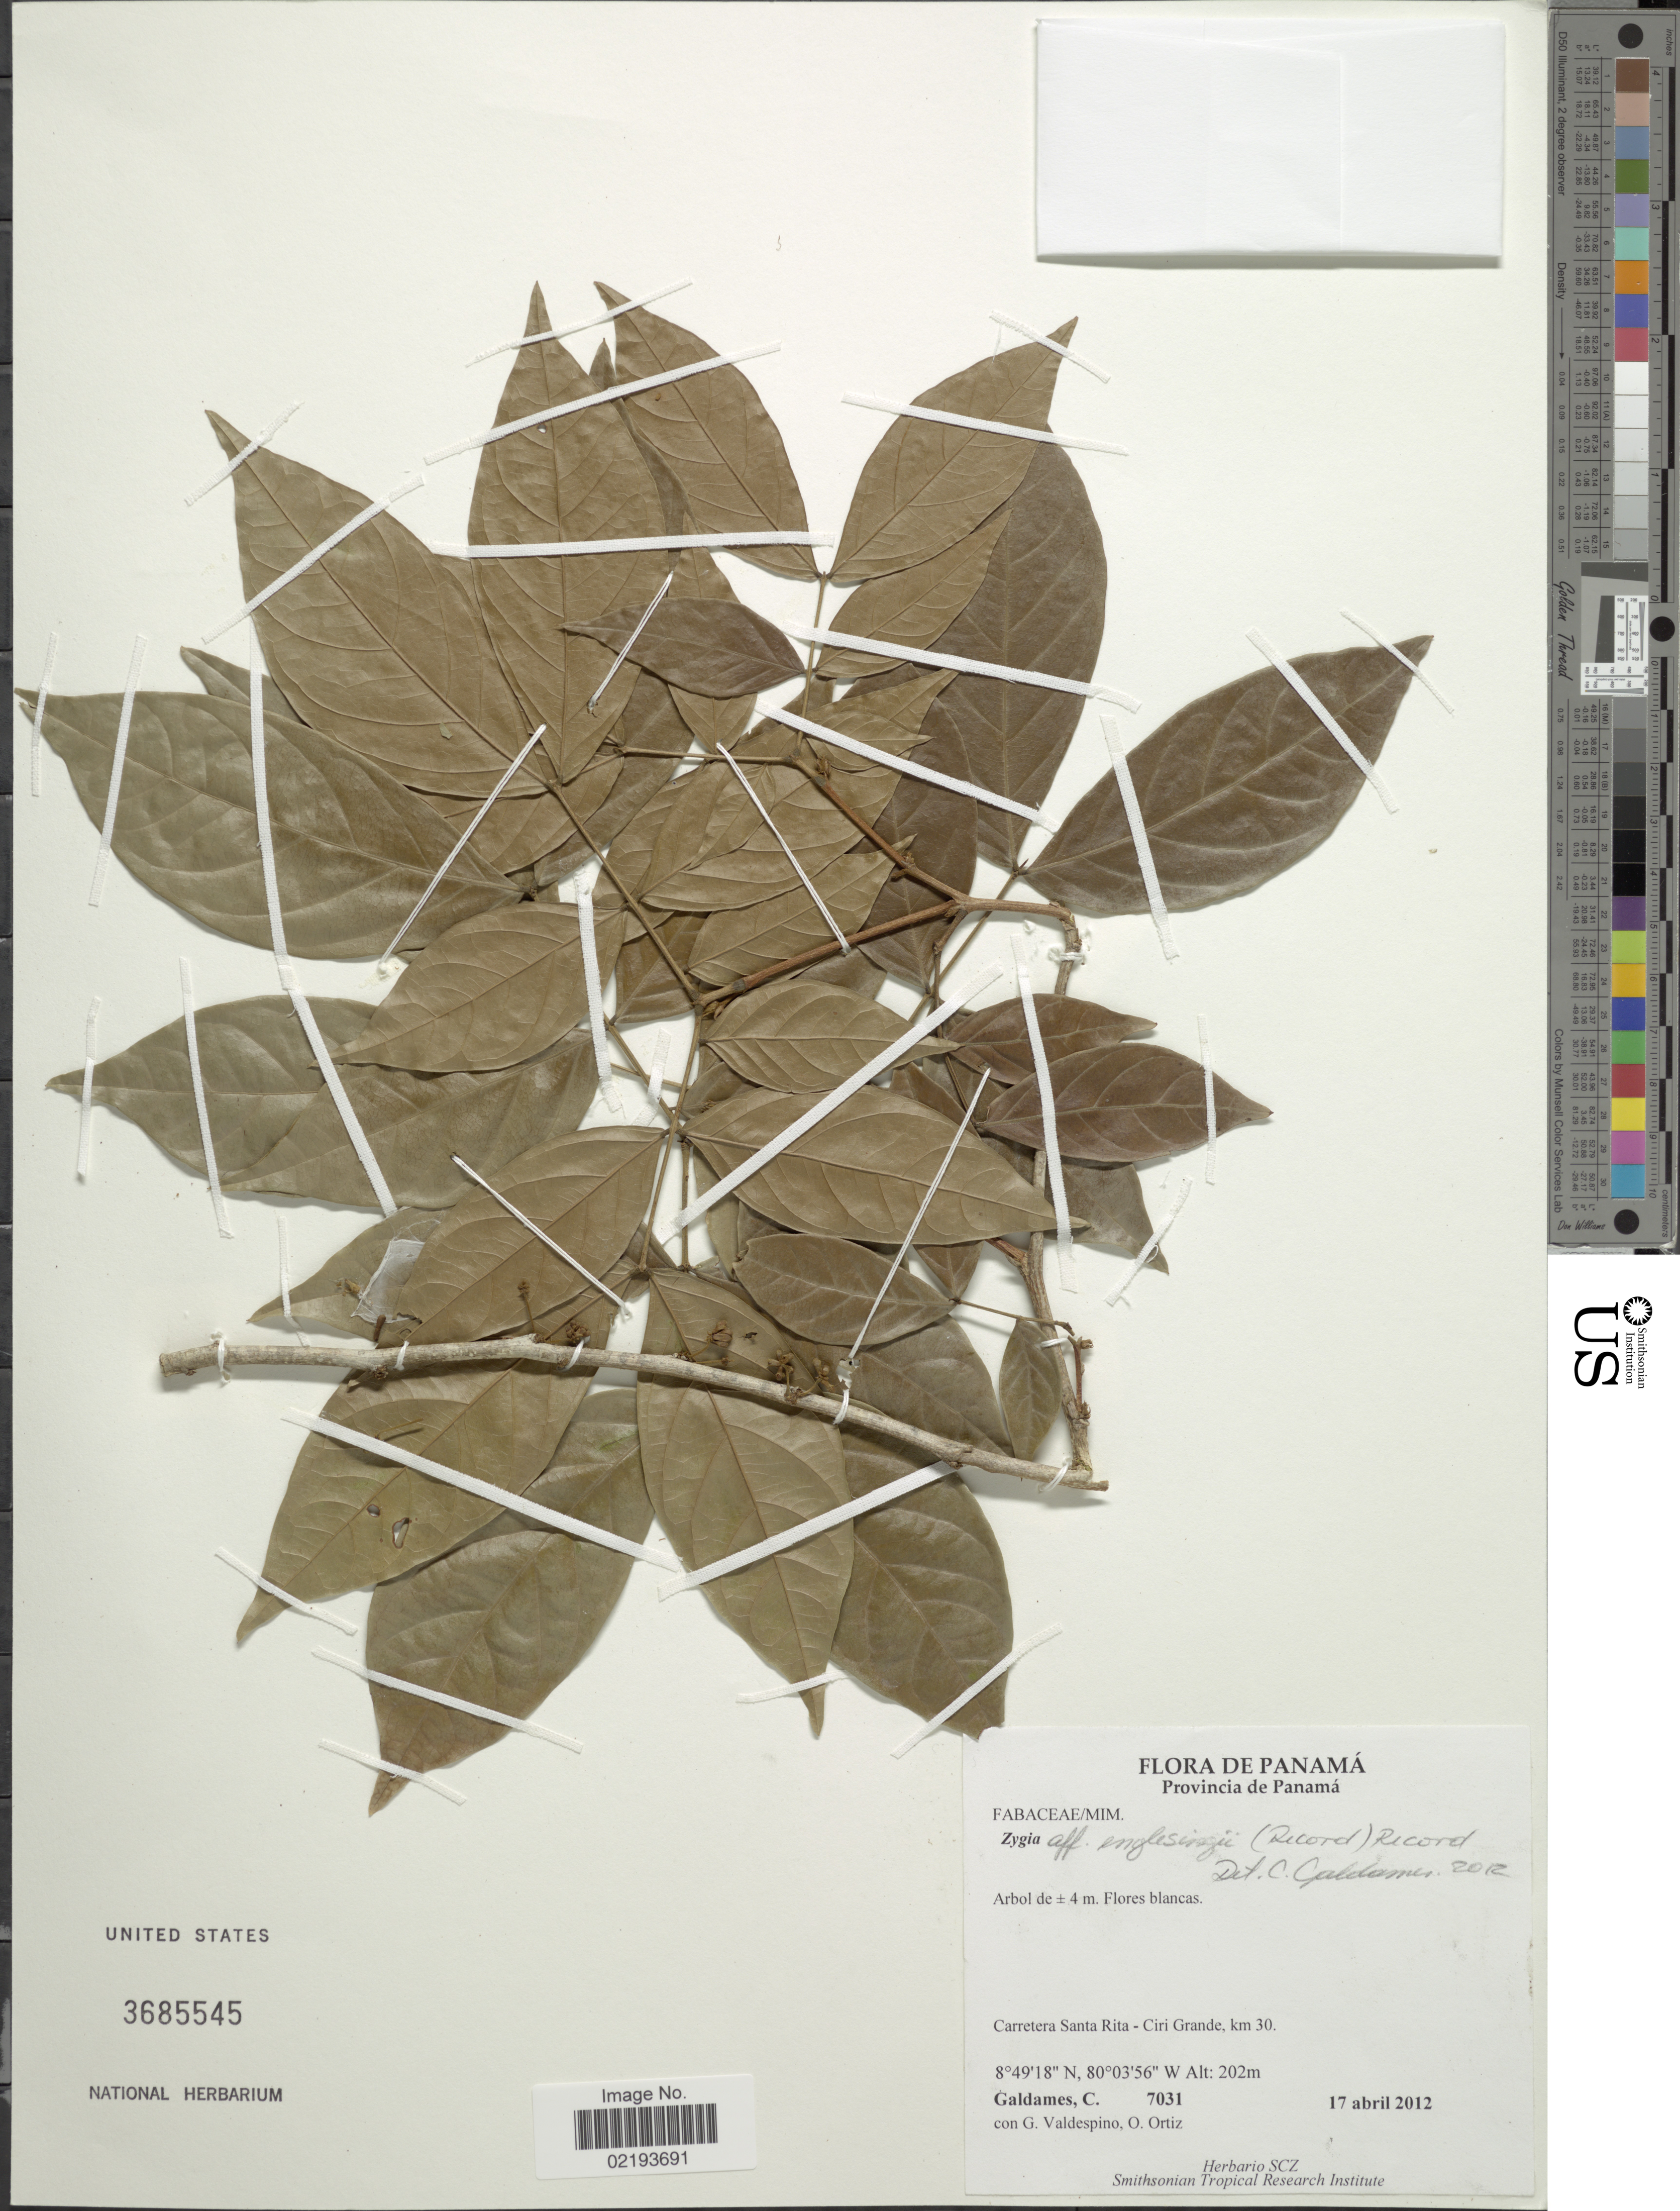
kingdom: Plantae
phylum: Tracheophyta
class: Magnoliopsida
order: Fabales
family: Fabaceae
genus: Zygia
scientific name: Zygia englesingii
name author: (Standl.) Record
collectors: C. Galdames, G. Valdespino & O. O. Ortiz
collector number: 7031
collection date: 2012-04-17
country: Panama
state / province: Panamá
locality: Carretera Santa Rita - Ciri Grande, km 30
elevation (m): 202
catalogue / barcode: US 3685545